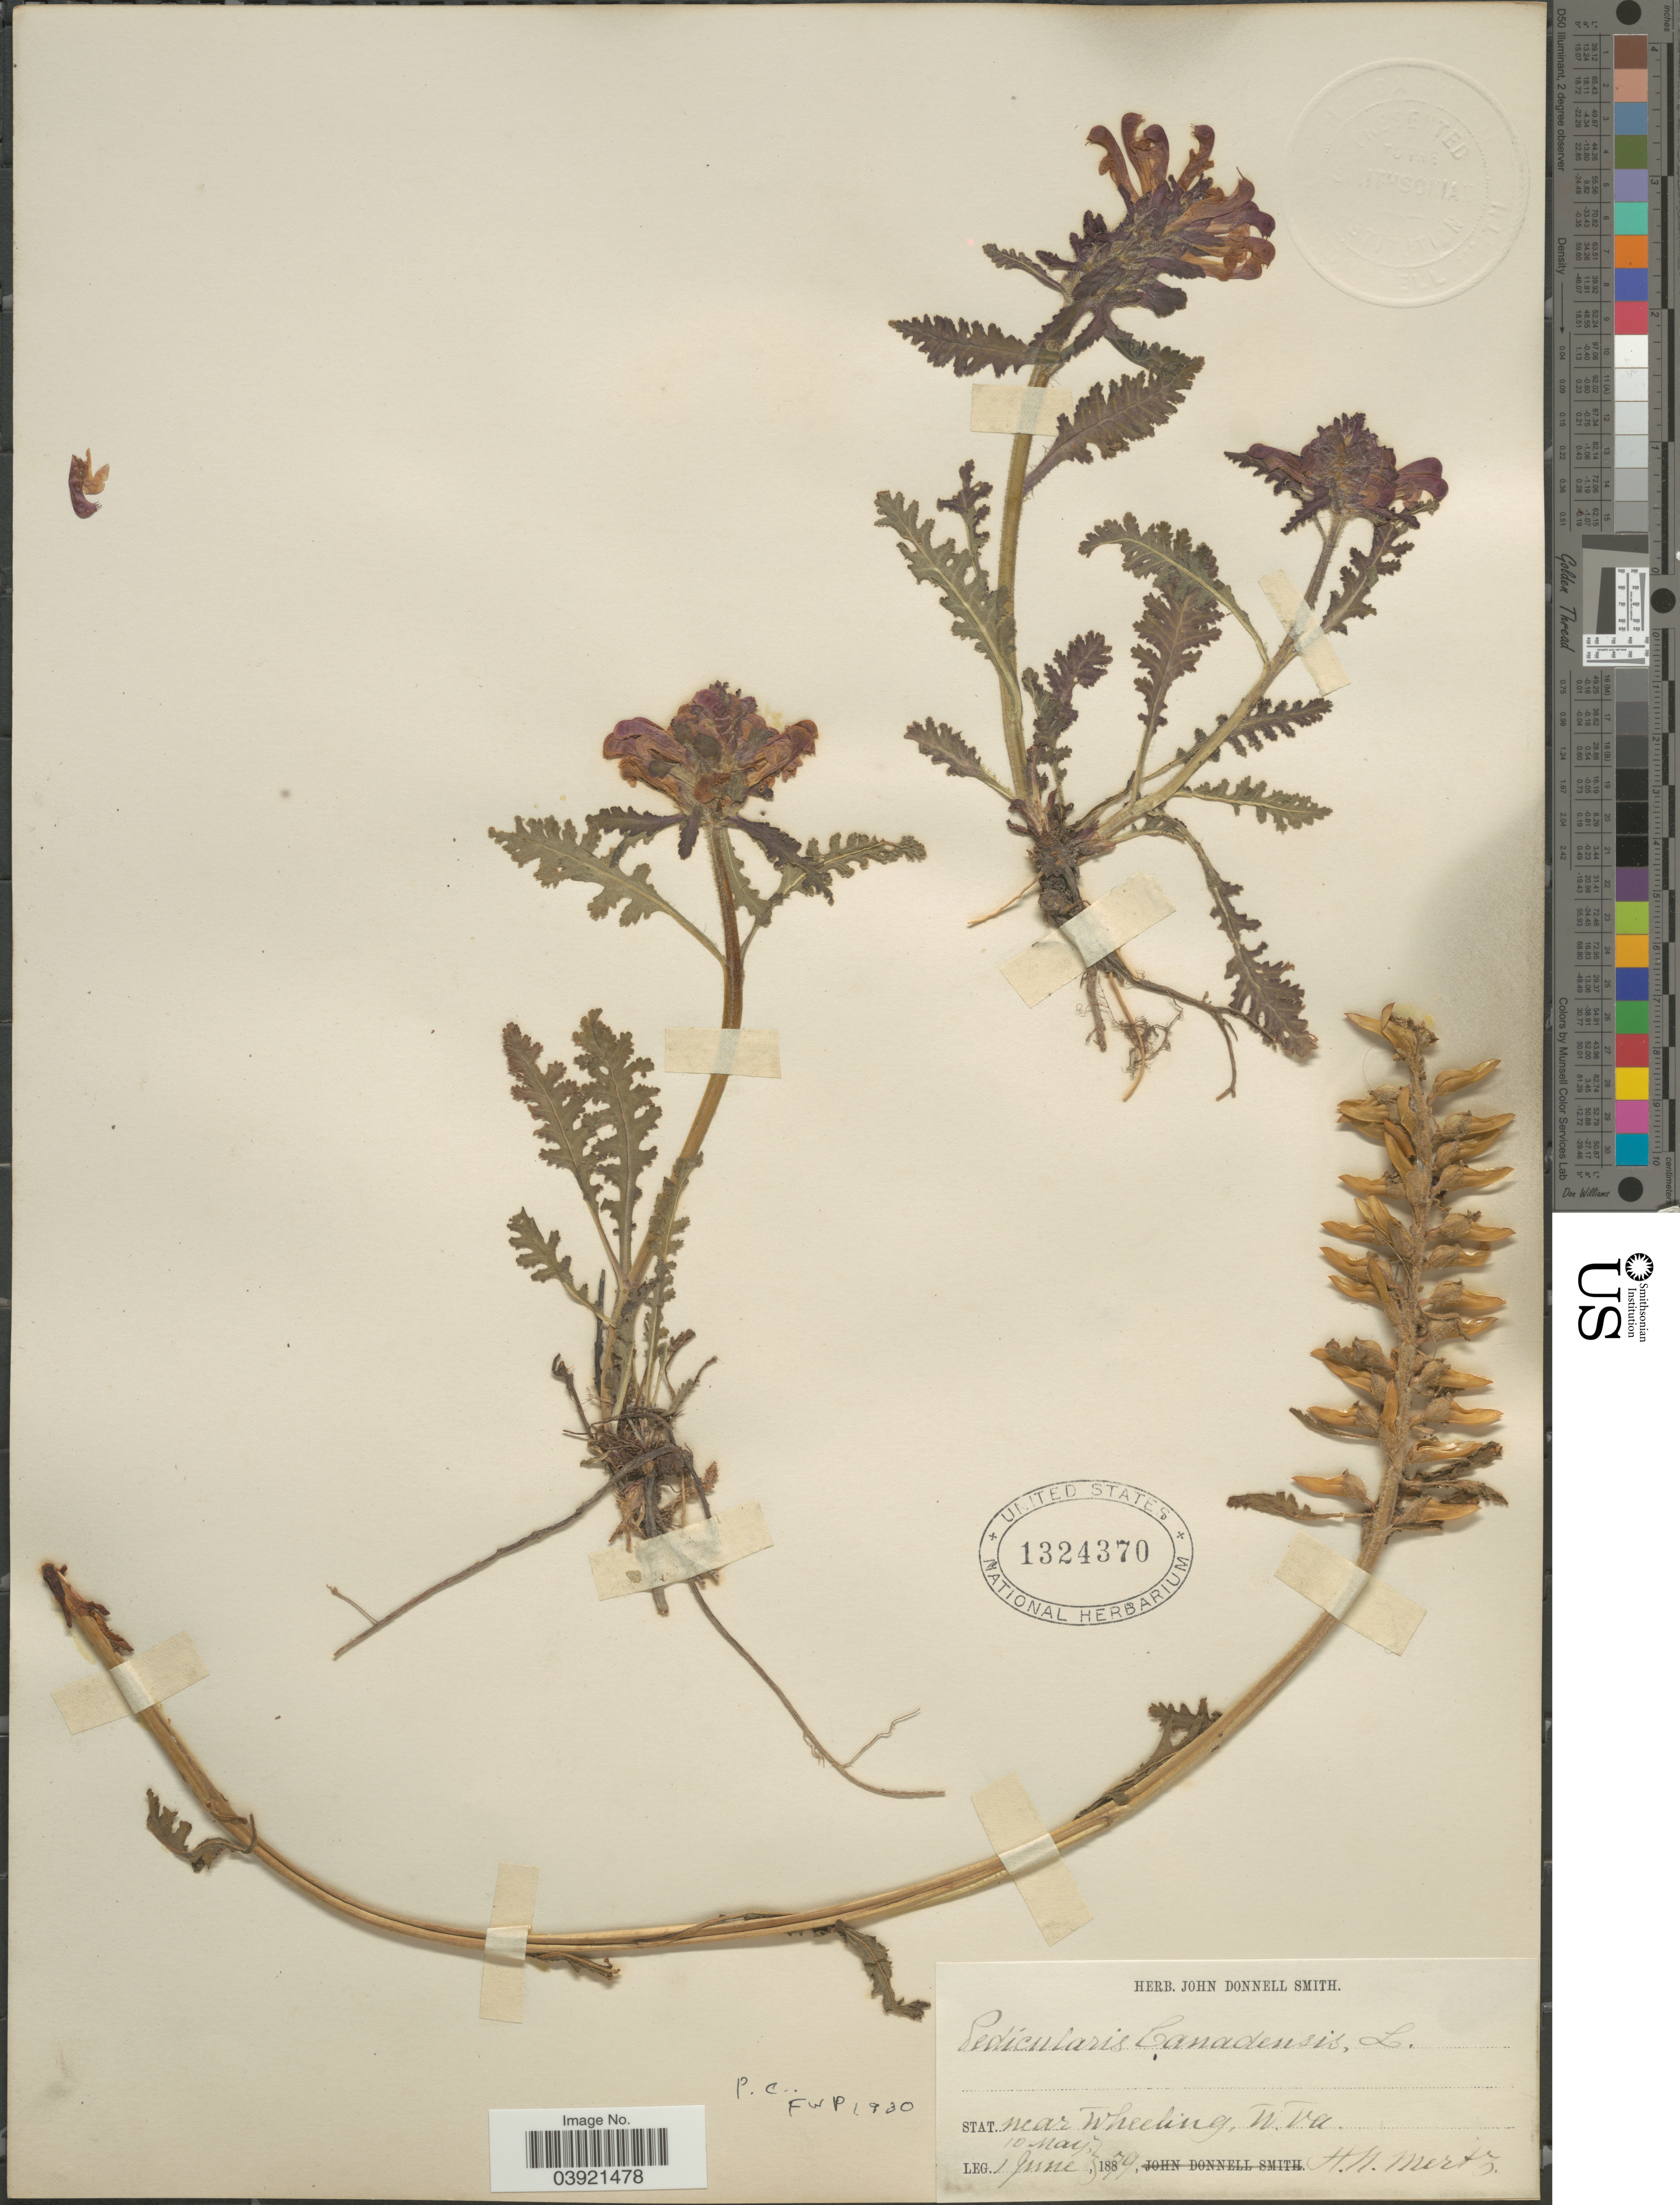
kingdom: Plantae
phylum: Tracheophyta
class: Magnoliopsida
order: Lamiales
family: Orobanchaceae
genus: Pedicularis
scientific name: Pedicularis canadensis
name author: L.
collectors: H. Mertz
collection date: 1879-05-10/1879-06-01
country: United States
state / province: West Virginia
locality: Stat. near Wheeling.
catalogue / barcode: US 1324370